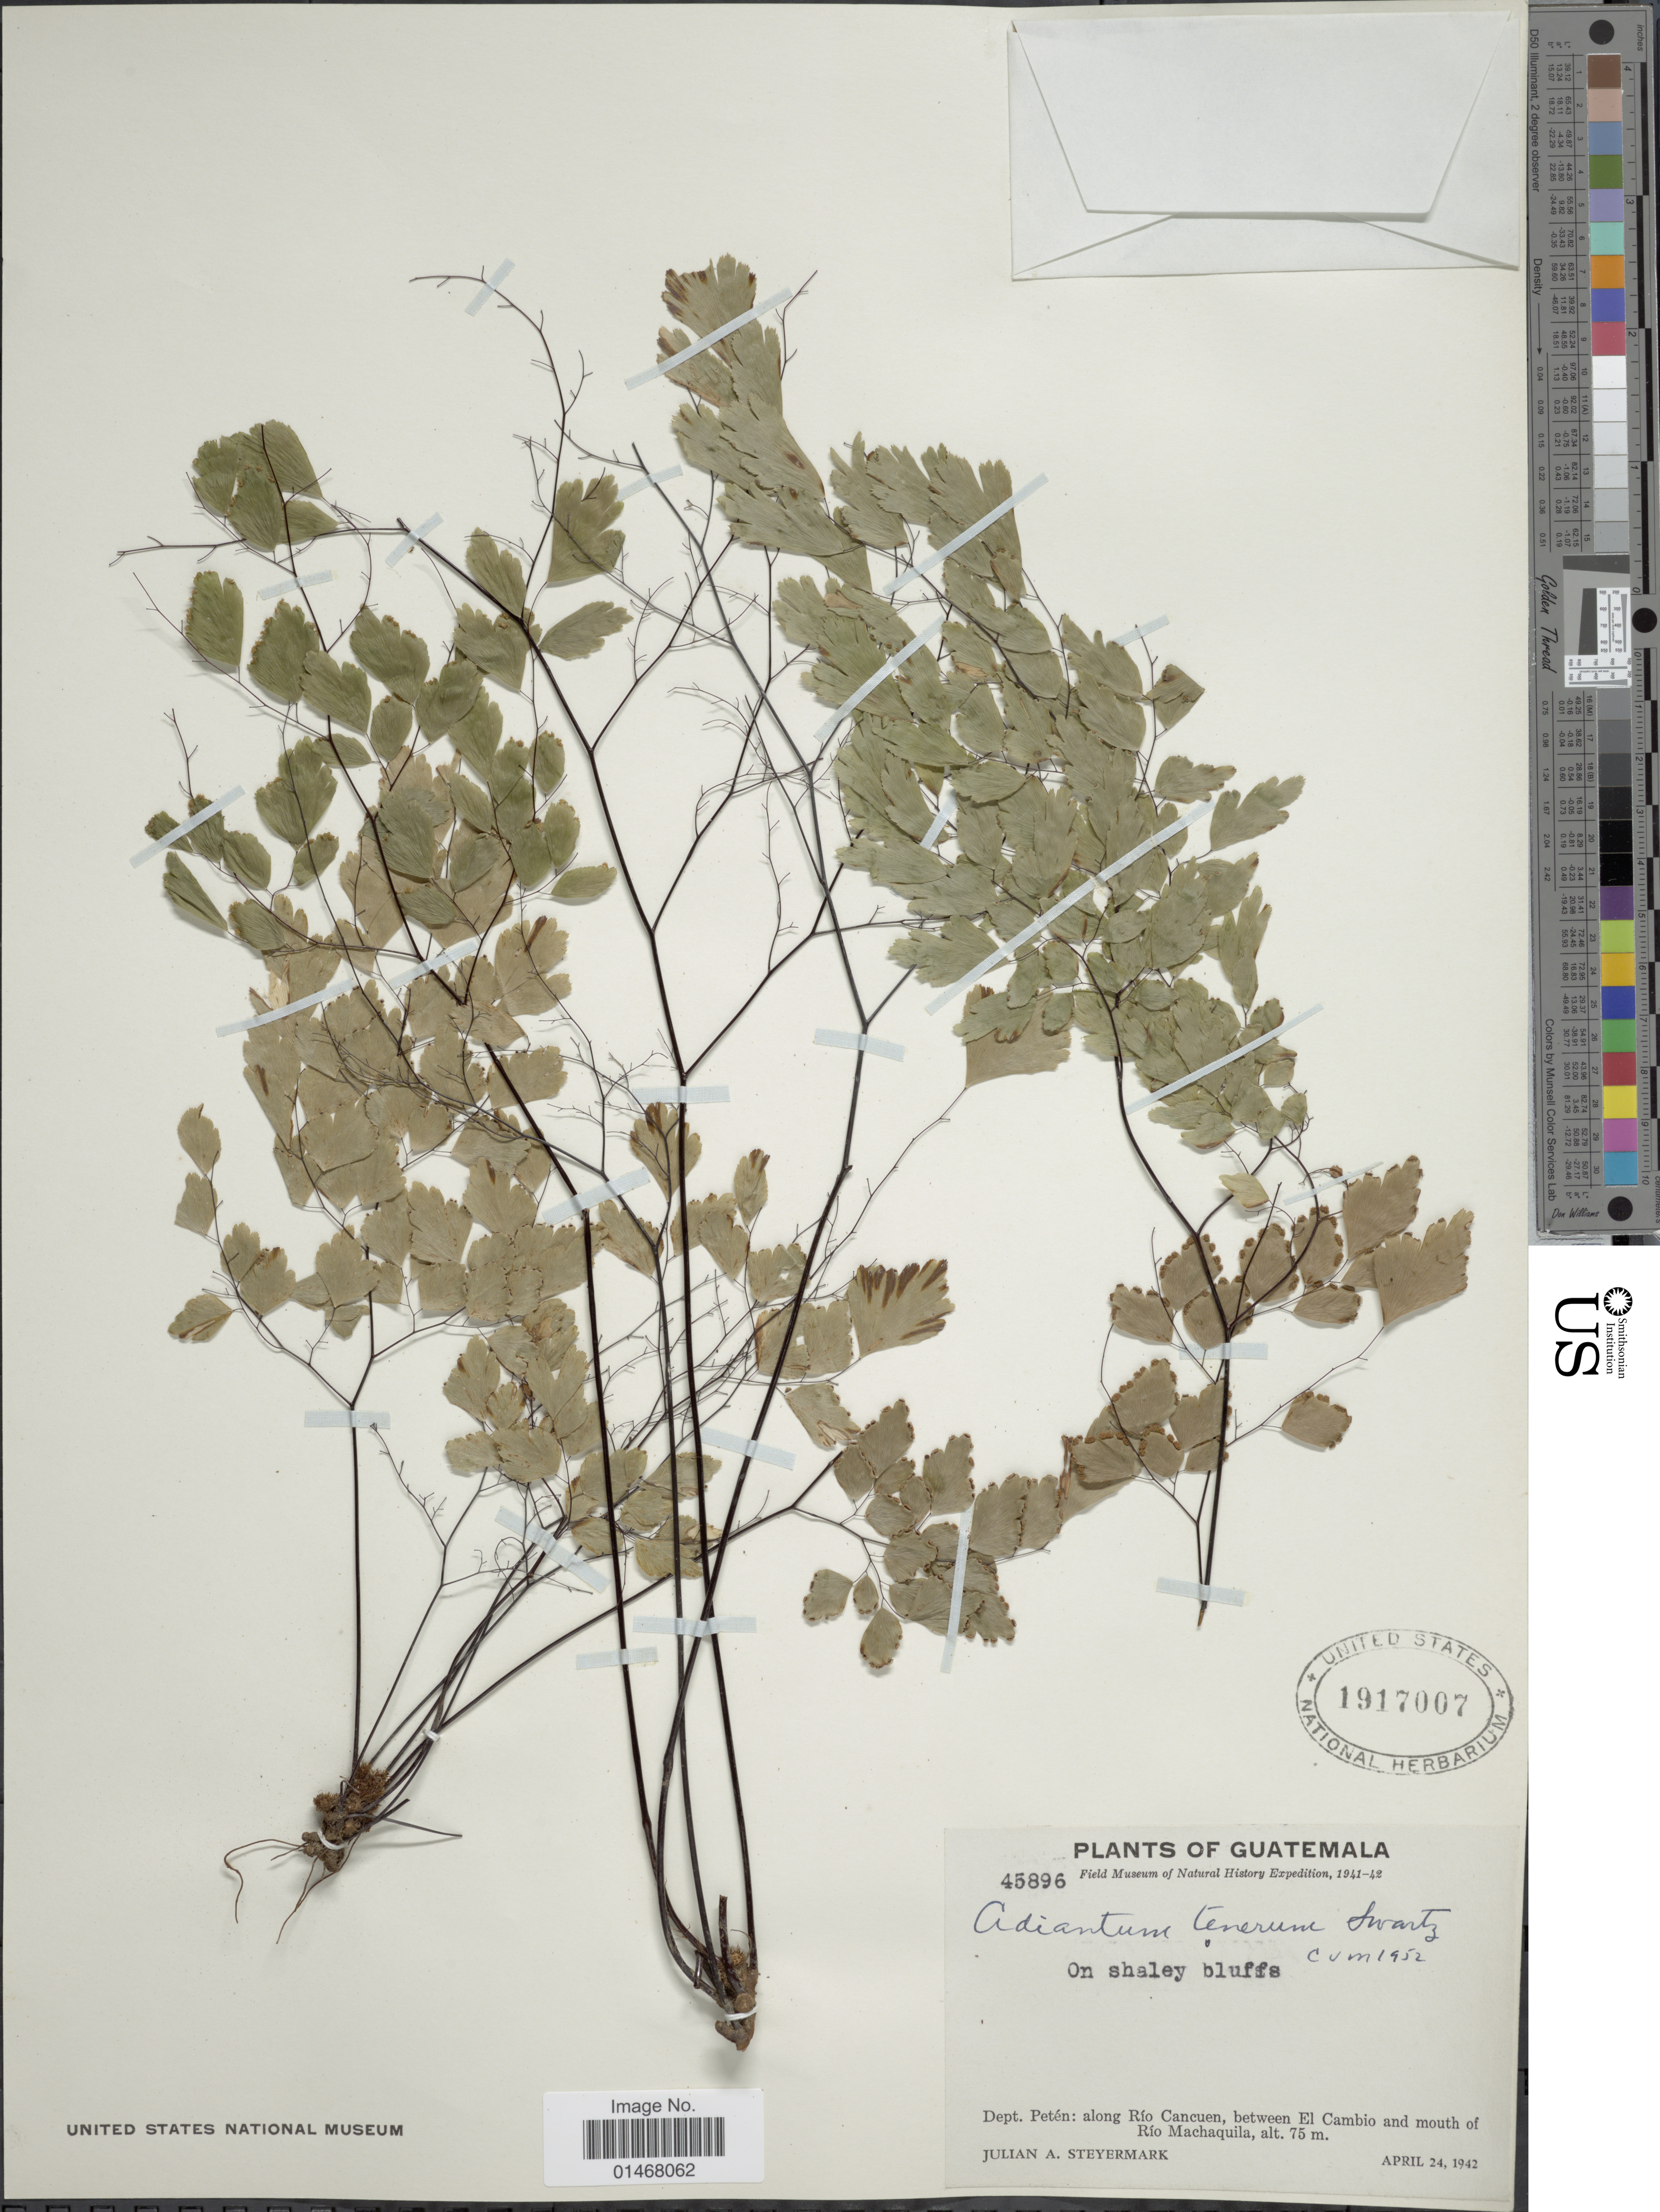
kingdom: Plantae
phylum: Tracheophyta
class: Polypodiopsida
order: Polypodiales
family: Pteridaceae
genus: Adiantum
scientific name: Adiantum tenerum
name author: Sw.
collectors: J. Steyermark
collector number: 45896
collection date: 1942-04-24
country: Guatemala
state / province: El Petén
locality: Dept. Petén: along Río Cancuen, between El Cambio and mouth of Río Machaquila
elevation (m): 75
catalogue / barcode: US 1917007